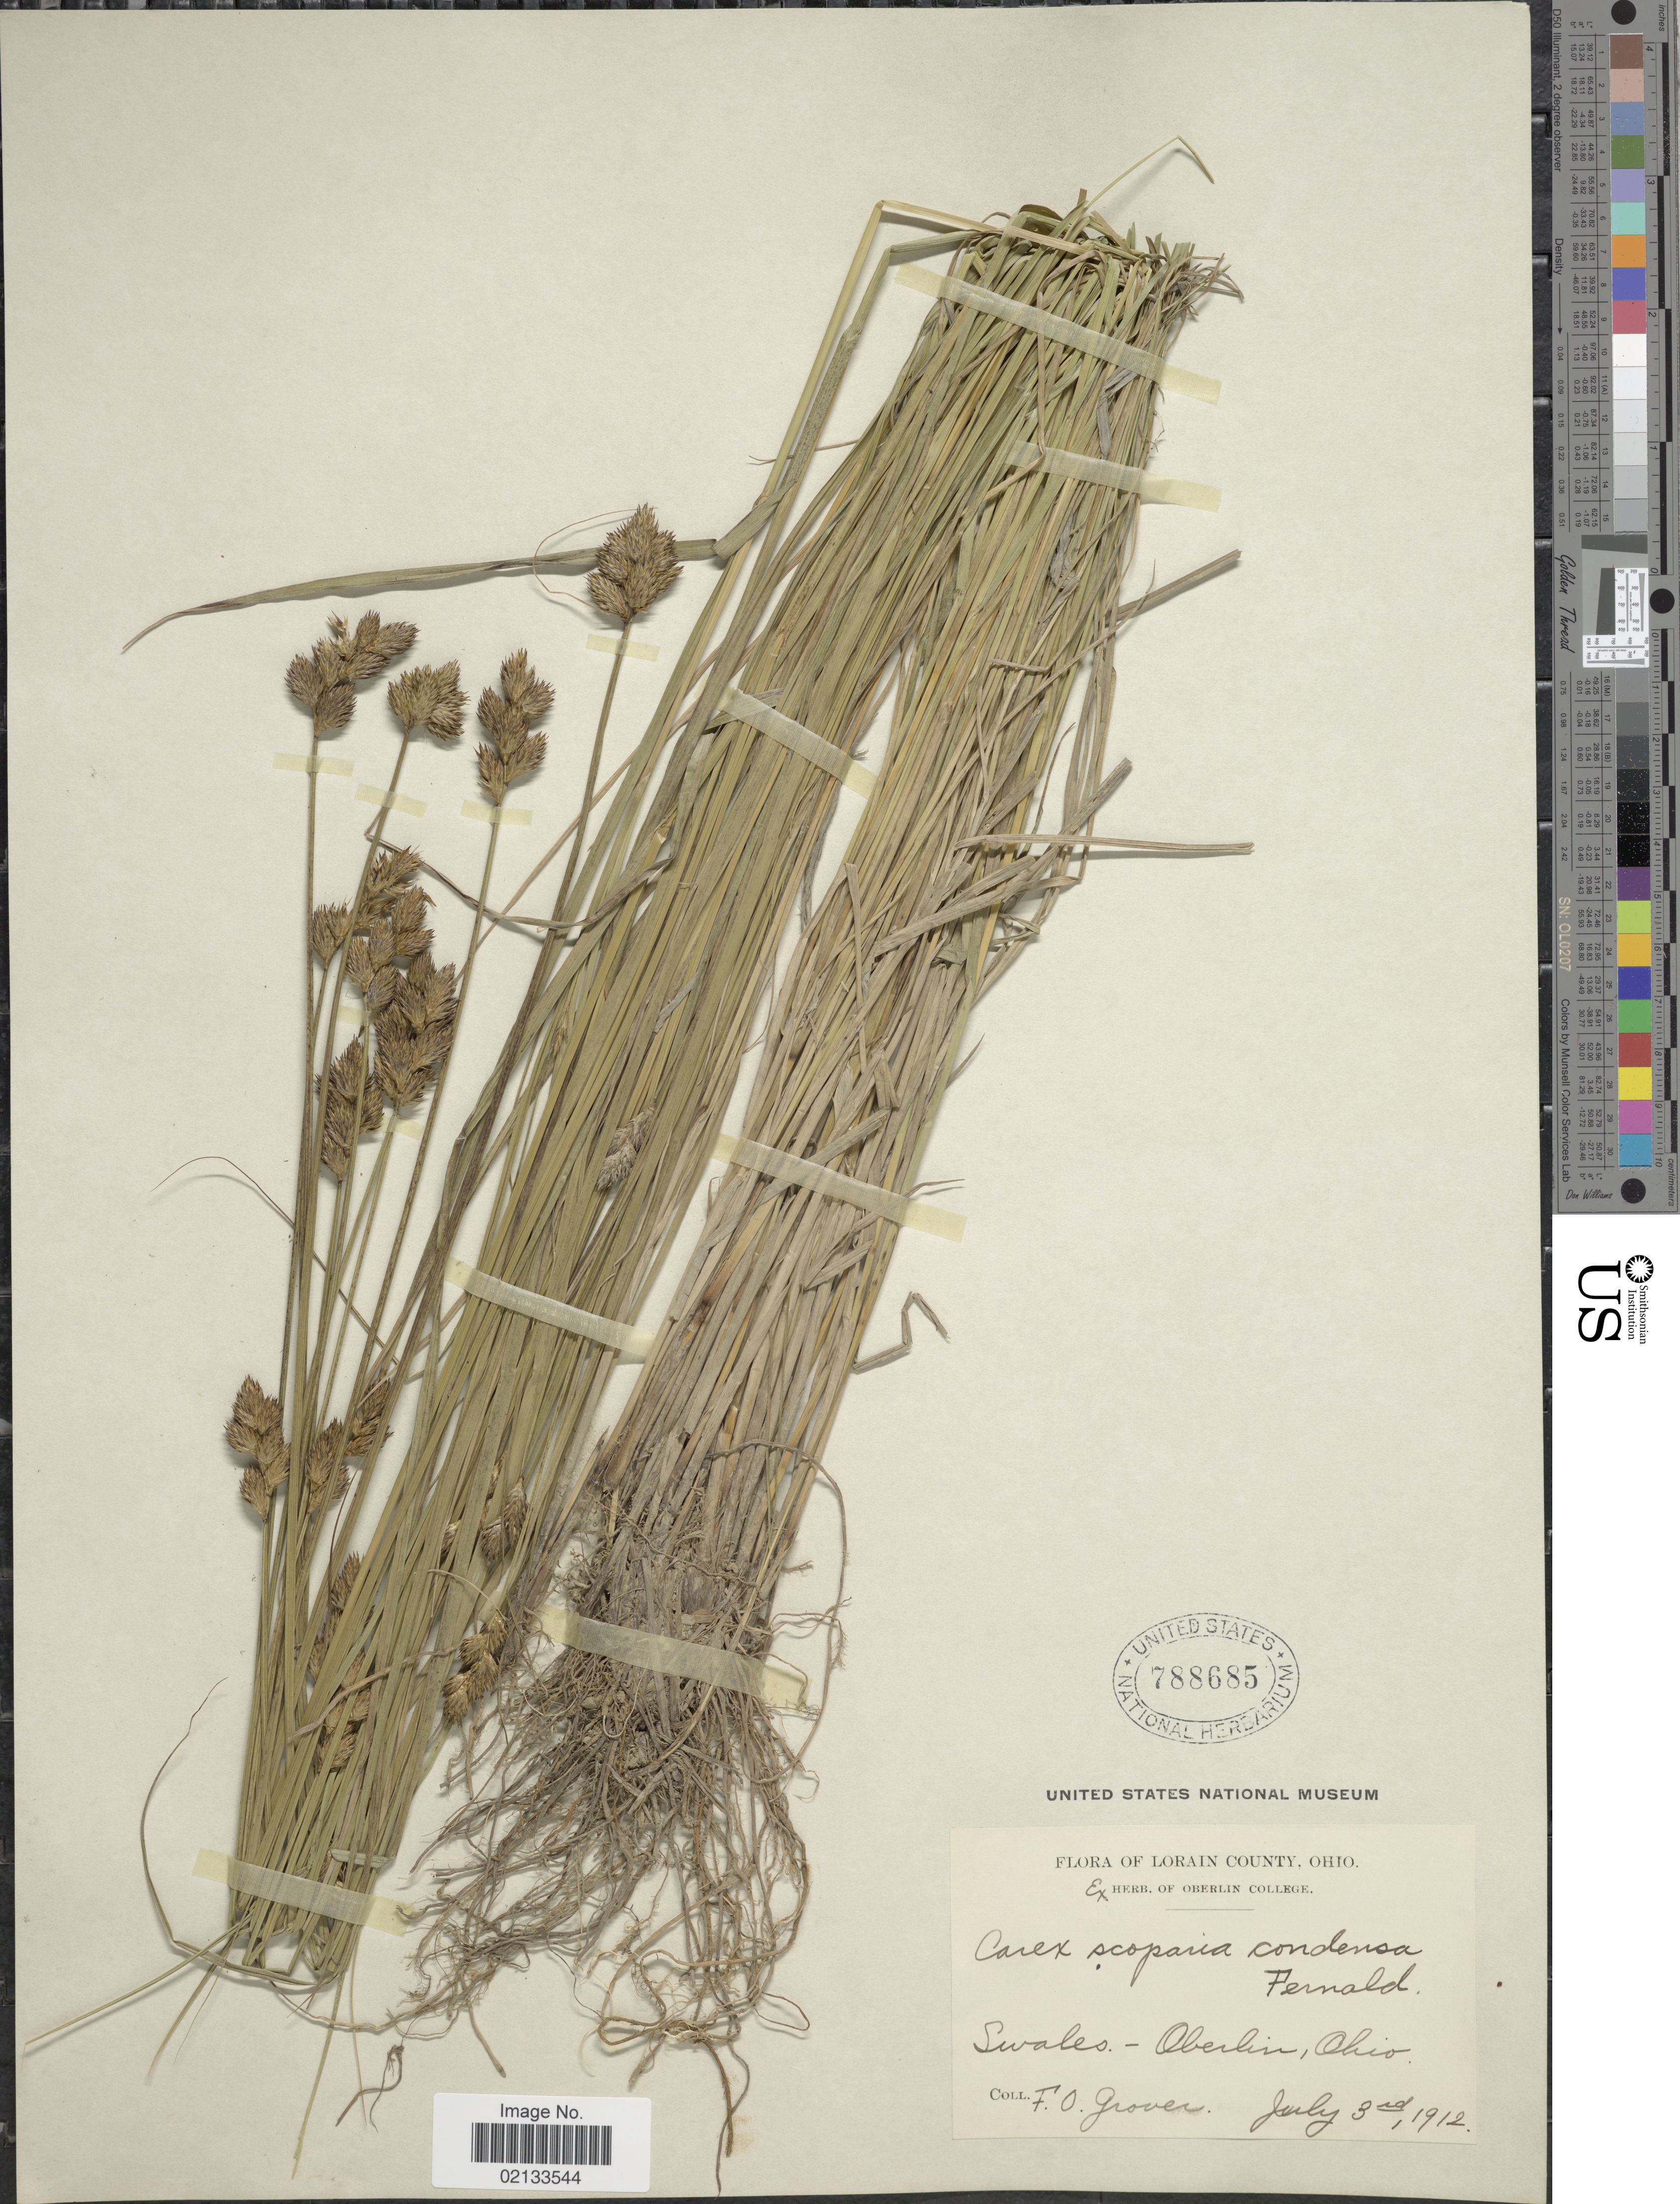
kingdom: Plantae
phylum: Tracheophyta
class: Liliopsida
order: Poales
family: Cyperaceae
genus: Carex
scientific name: Carex scoparia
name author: Schkuhr ex Willd.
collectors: F. Grover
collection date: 1912-07-03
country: United States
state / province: Ohio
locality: Lorain County, Swales - Oberlin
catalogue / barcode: US 788685